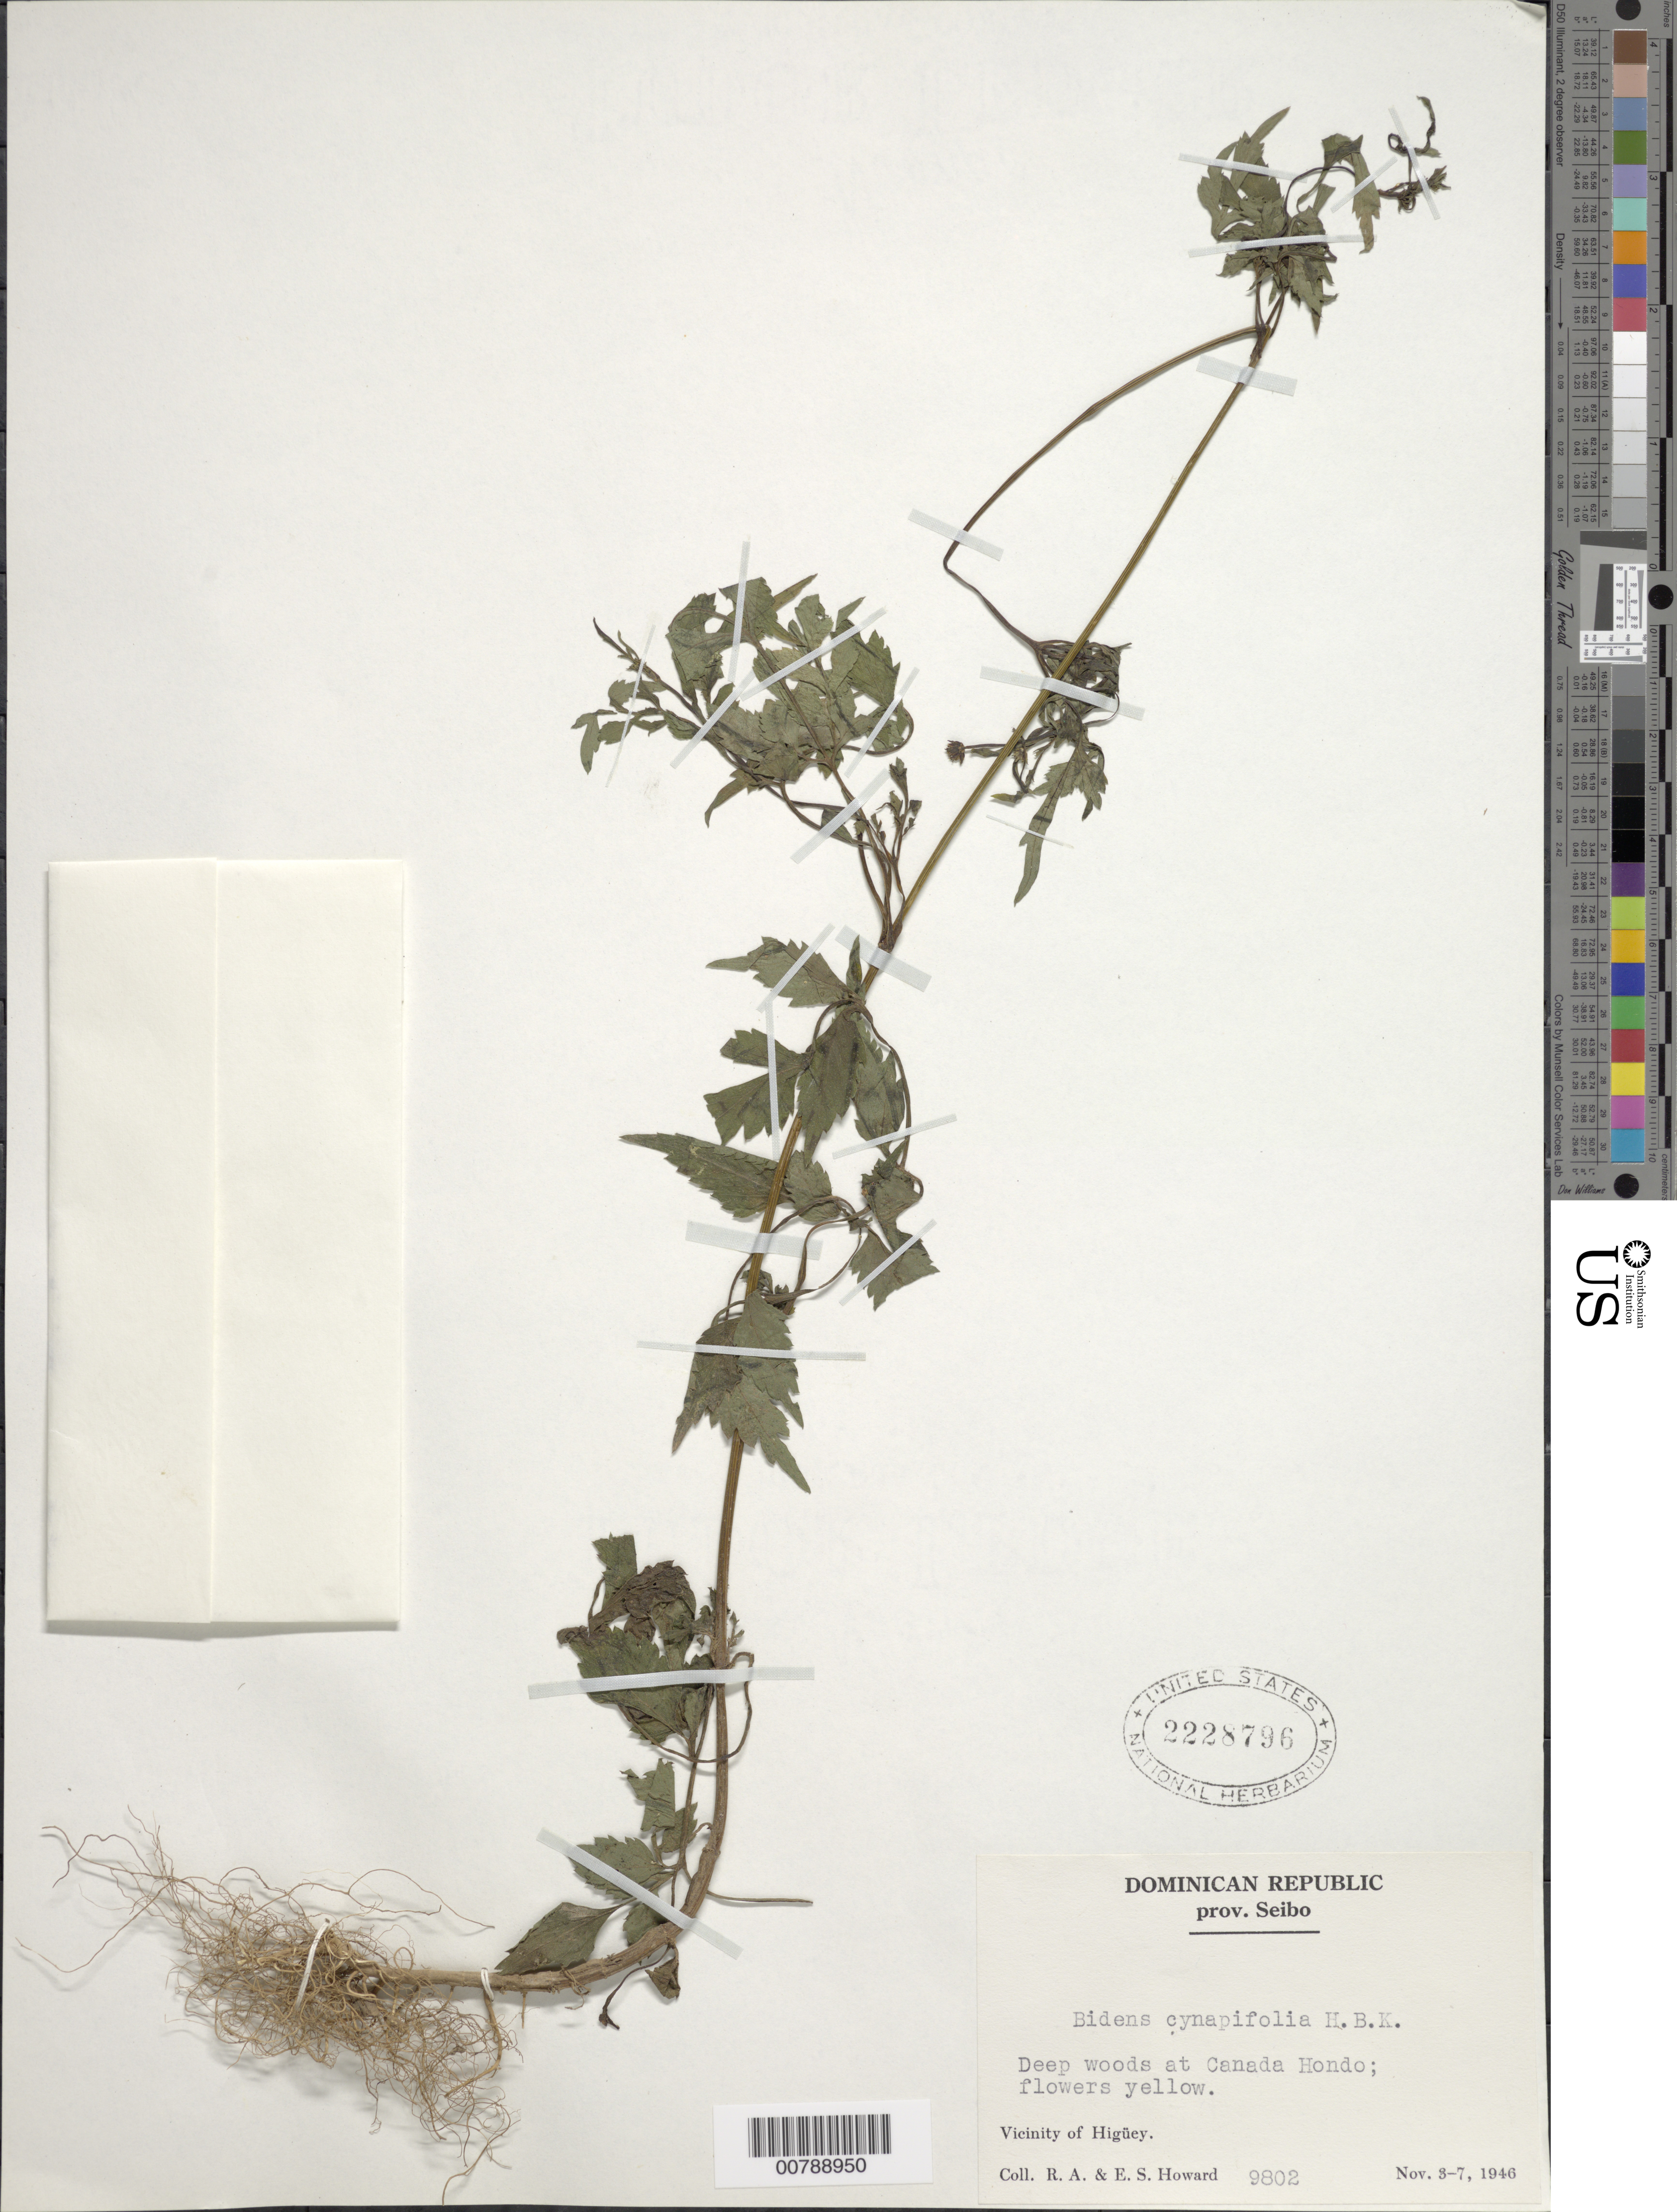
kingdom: Plantae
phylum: Tracheophyta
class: Magnoliopsida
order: Asterales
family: Asteraceae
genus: Bidens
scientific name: Bidens cynapiifolia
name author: Kunth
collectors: R. A. Howard & E. S. Howard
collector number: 9802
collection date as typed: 03 Nov 1946 to 07 Nov 1946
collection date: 1946-11-03/1946-11-07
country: Dominican Republic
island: Hispaniola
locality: Vicinity of Higüey. Deep woods at Canada Hondo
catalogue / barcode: US 2228796